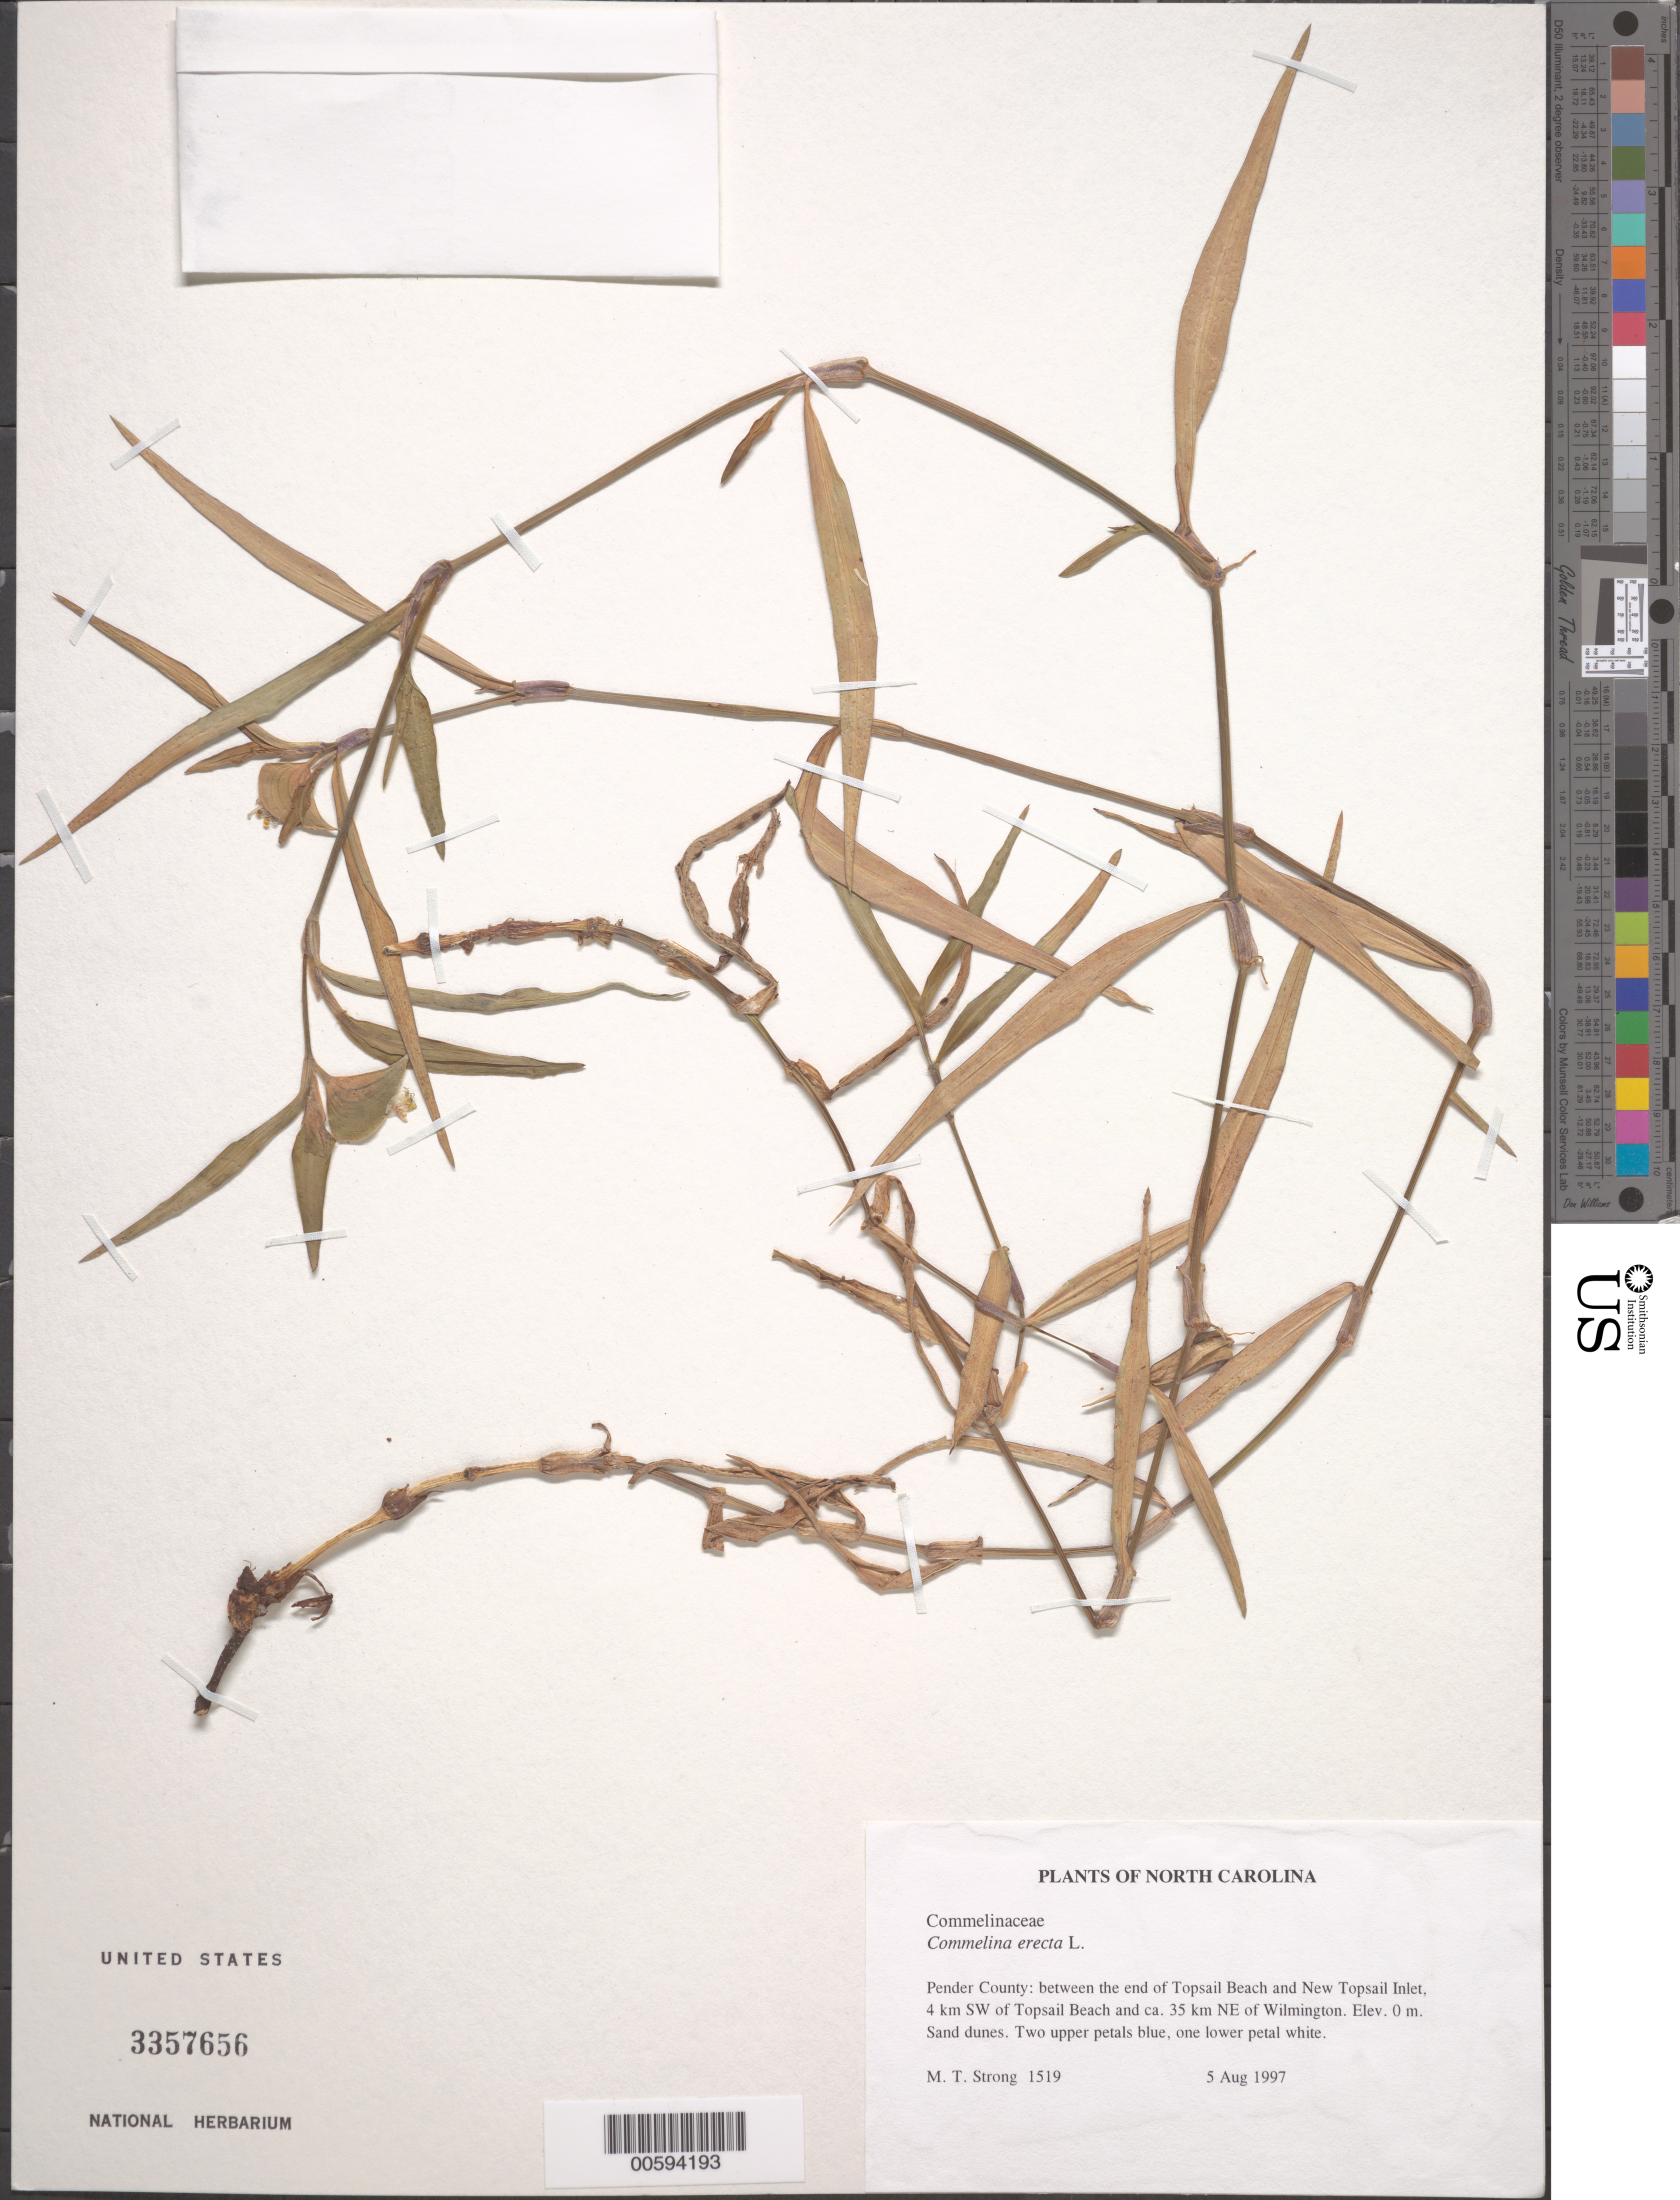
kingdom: Plantae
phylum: Tracheophyta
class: Liliopsida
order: Commelinales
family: Commelinaceae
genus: Commelina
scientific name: Commelina erecta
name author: L.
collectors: M. T. Strong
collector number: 1519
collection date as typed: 05 Aug 1997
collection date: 1997-08-05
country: United States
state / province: North Carolina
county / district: Pender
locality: Between Topsail Beach and new Topsil Inlet, SW of Topsail Beach and NE of Wilmington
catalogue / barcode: US 3357656